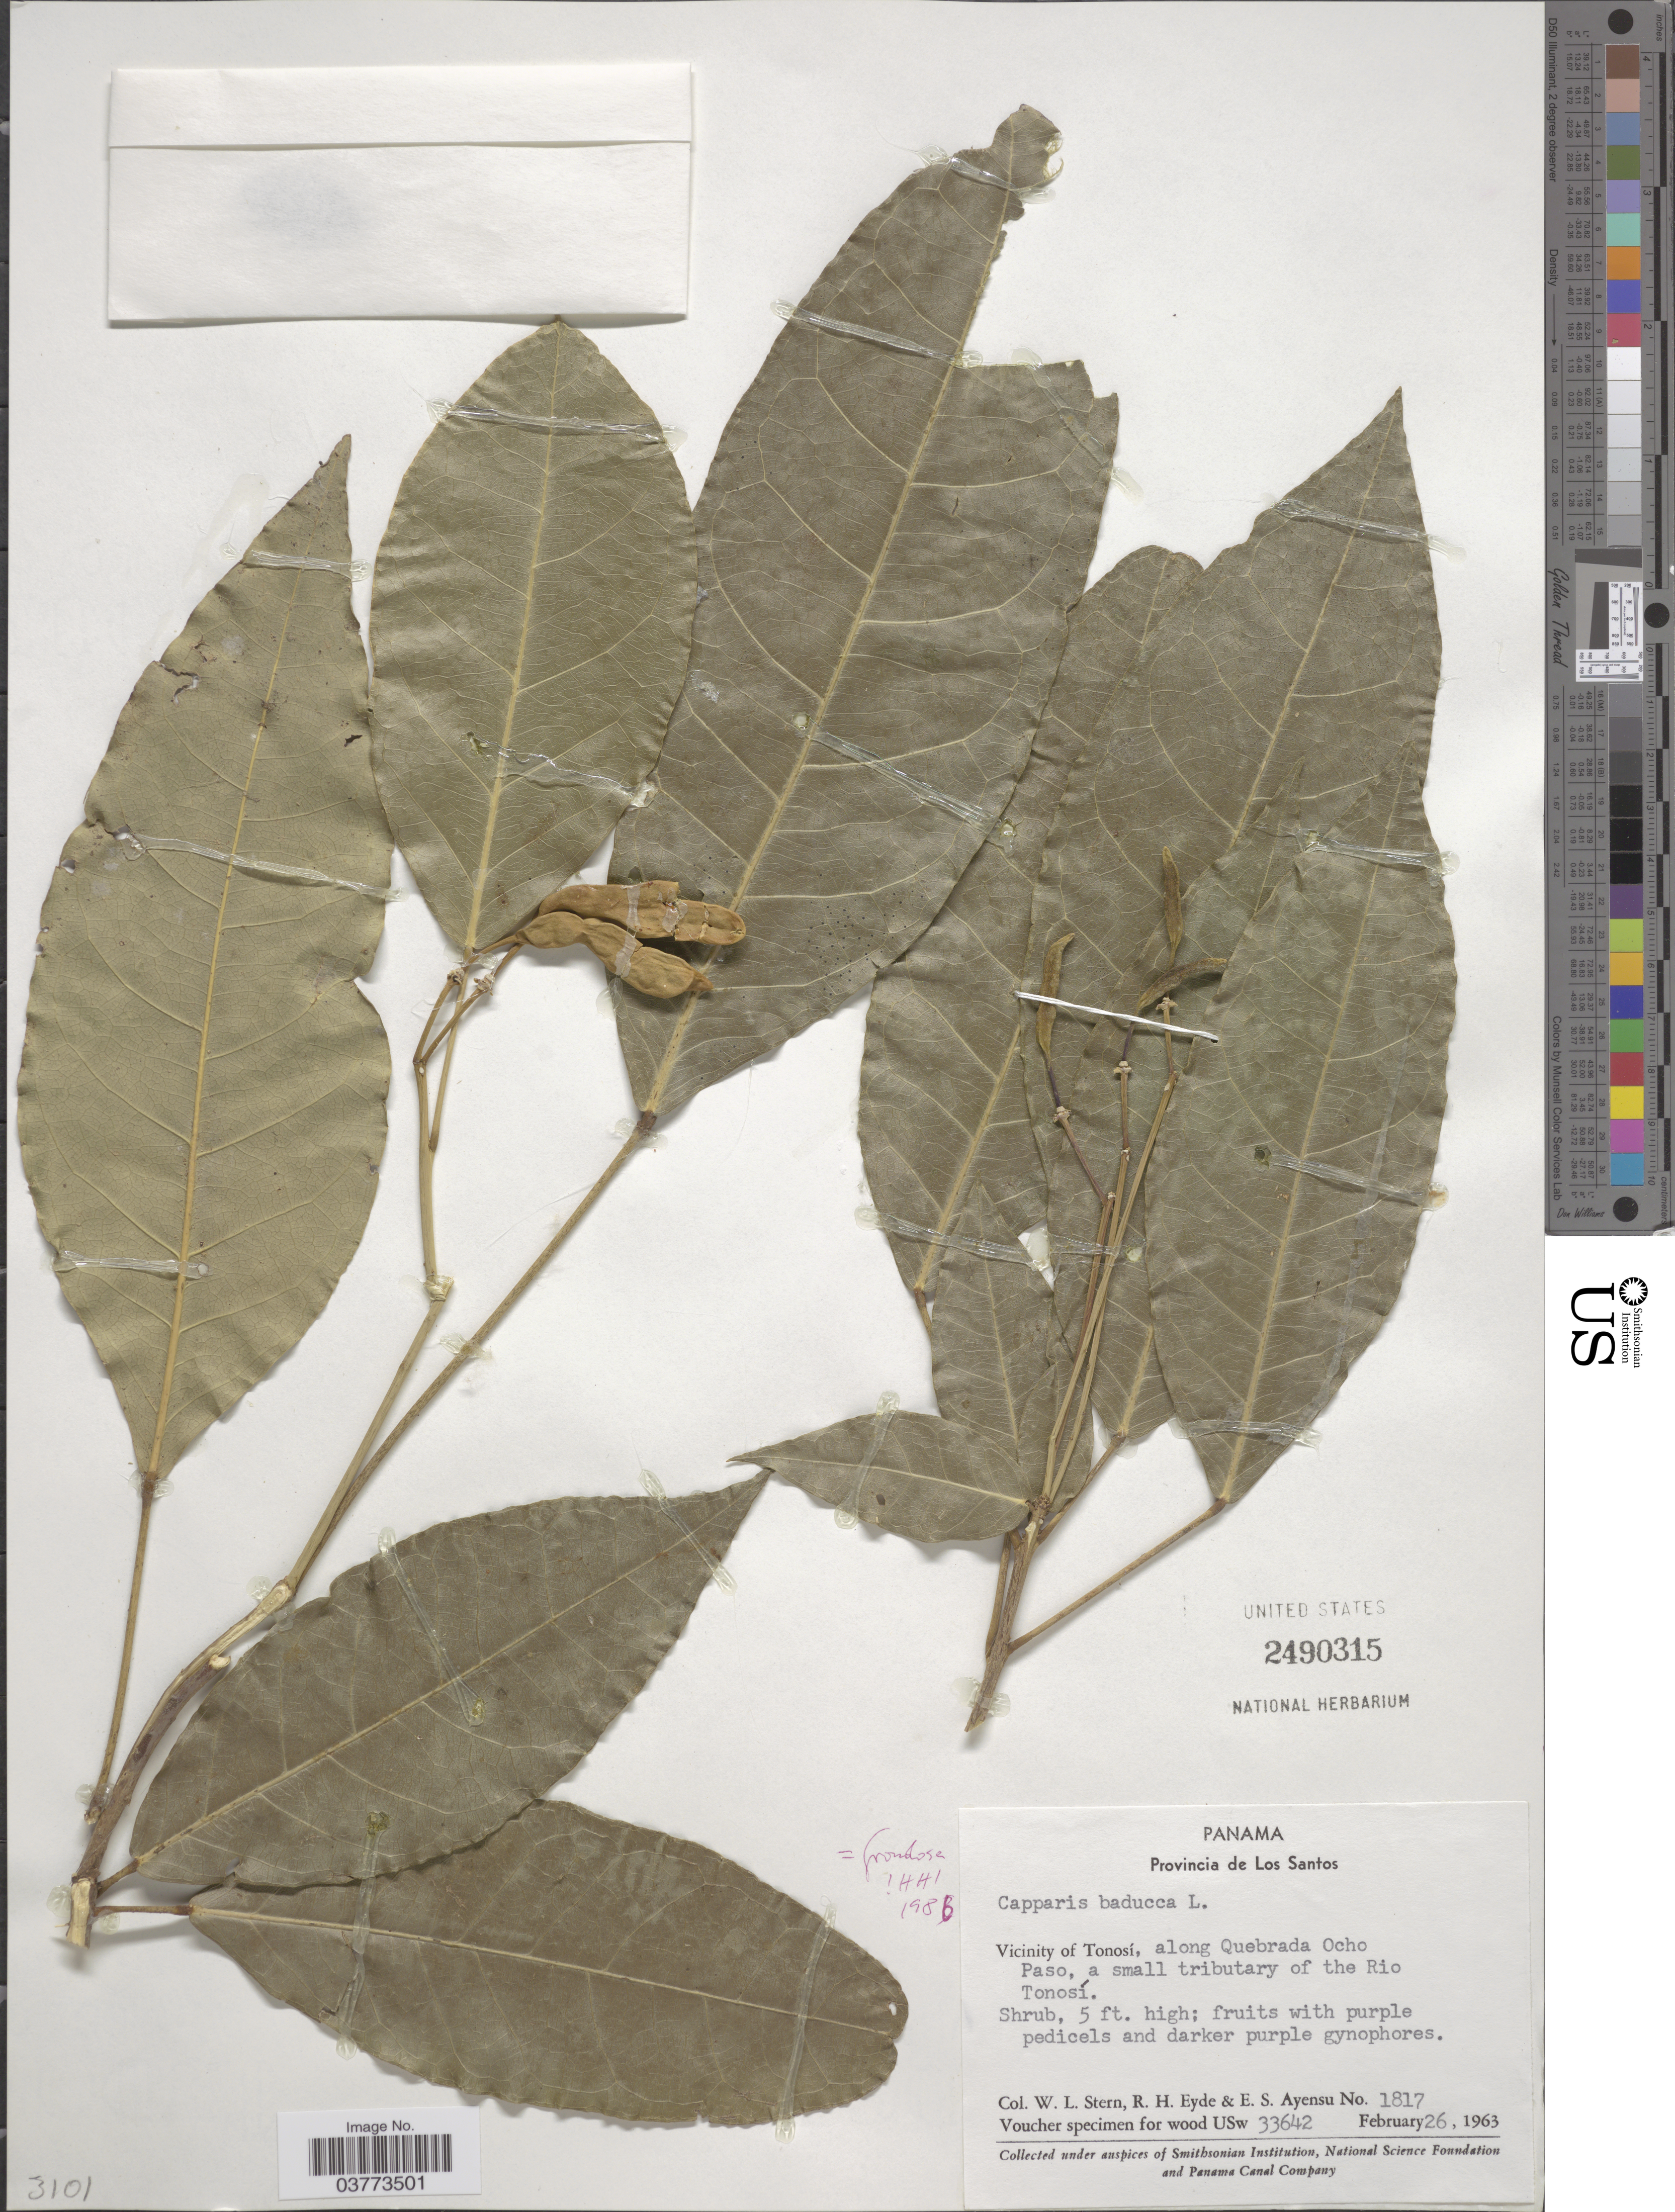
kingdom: Plantae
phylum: Tracheophyta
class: Magnoliopsida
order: Brassicales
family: Capparaceae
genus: Capparidastrum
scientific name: Capparidastrum frondosum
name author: (Jacq.) Cornejo & Iltis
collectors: W. L. Stern, R. H. Eyde & E. S. Ayensu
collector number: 1817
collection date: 1963-02-26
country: Panama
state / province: Los Santos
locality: Vicinity of Tonosí, along Quebrada Ocho Paso, a small tributary of the Rio Tonosí.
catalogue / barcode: US 2490315